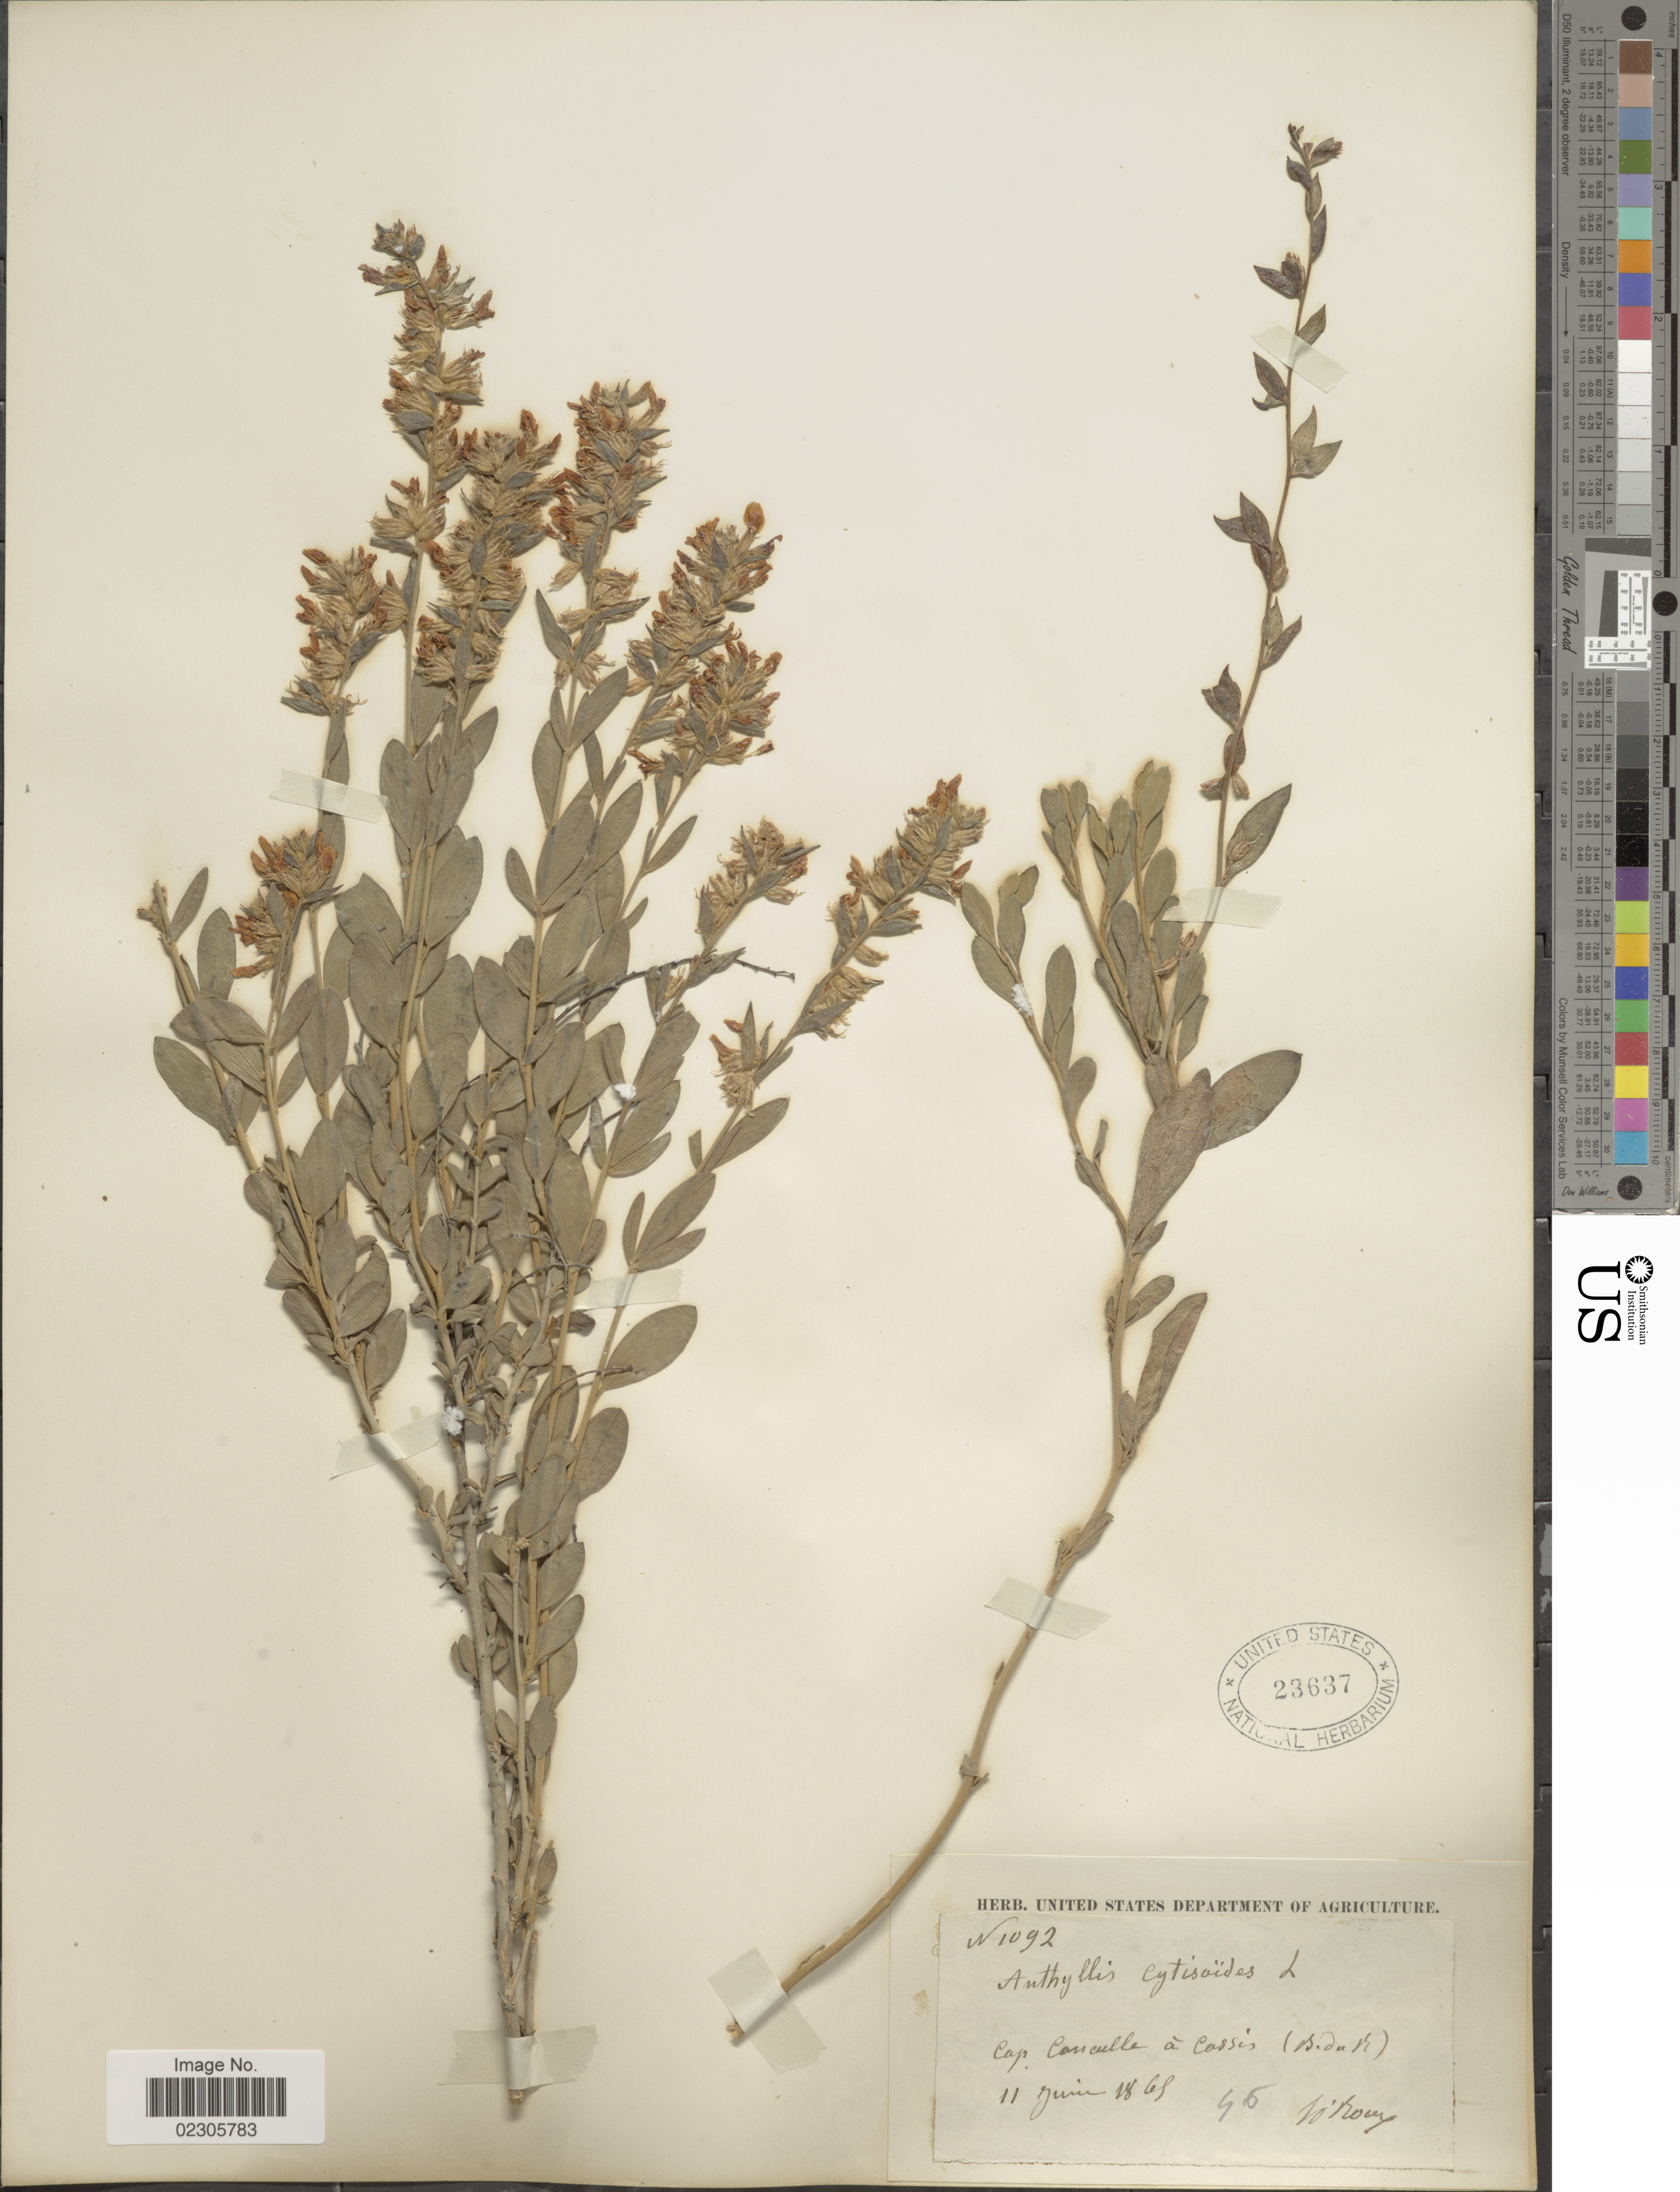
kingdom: Plantae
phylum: Tracheophyta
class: Magnoliopsida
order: Fabales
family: Fabaceae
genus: Anthyllis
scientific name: Anthyllis cytisoides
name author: L.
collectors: H. Roux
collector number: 1092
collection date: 1868-06-11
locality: Cap. Canculle a cassis [interpreted]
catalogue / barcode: US 23637